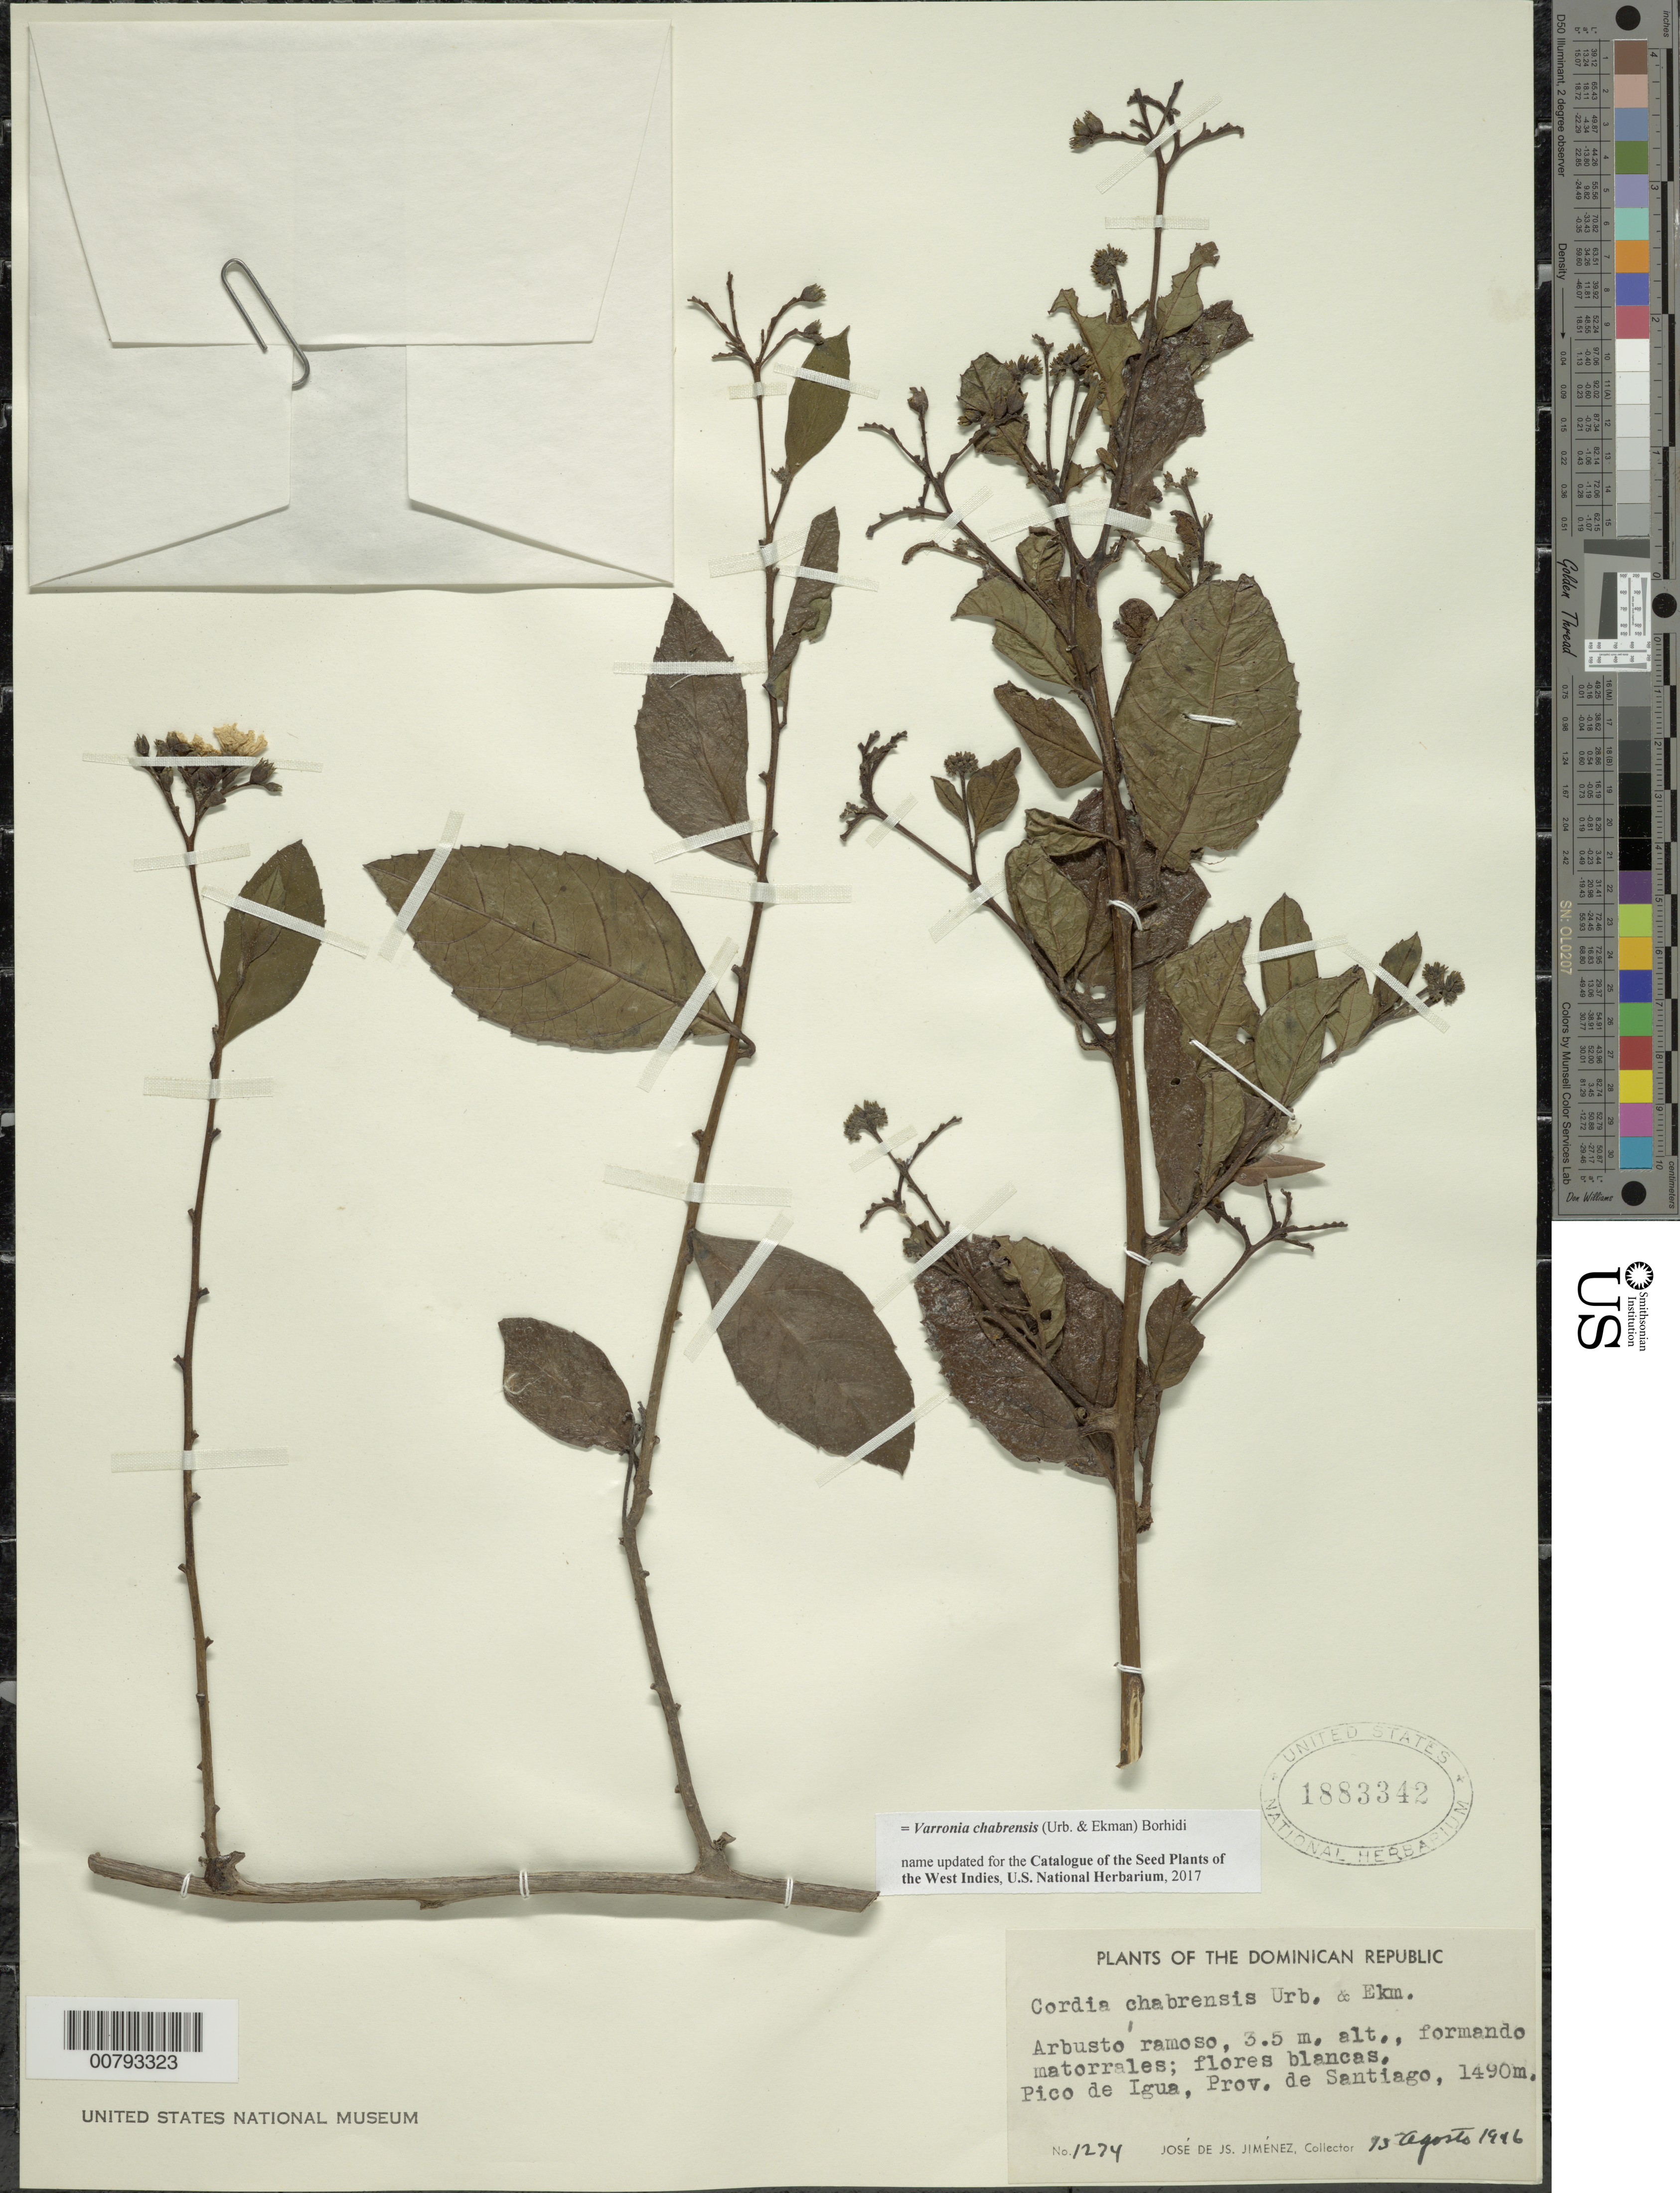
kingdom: Plantae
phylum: Tracheophyta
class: Magnoliopsida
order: Boraginales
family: Cordiaceae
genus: Varronia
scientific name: Varronia chabrensis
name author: (Urb. & Ekman) Borhidi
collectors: J. J. Jiménez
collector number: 1274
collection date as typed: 15 Aug 1946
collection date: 1946-08-15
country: Dominican Republic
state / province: Santiago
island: Hispaniola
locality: Pico de Igua.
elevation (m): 1490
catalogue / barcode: US 1883342